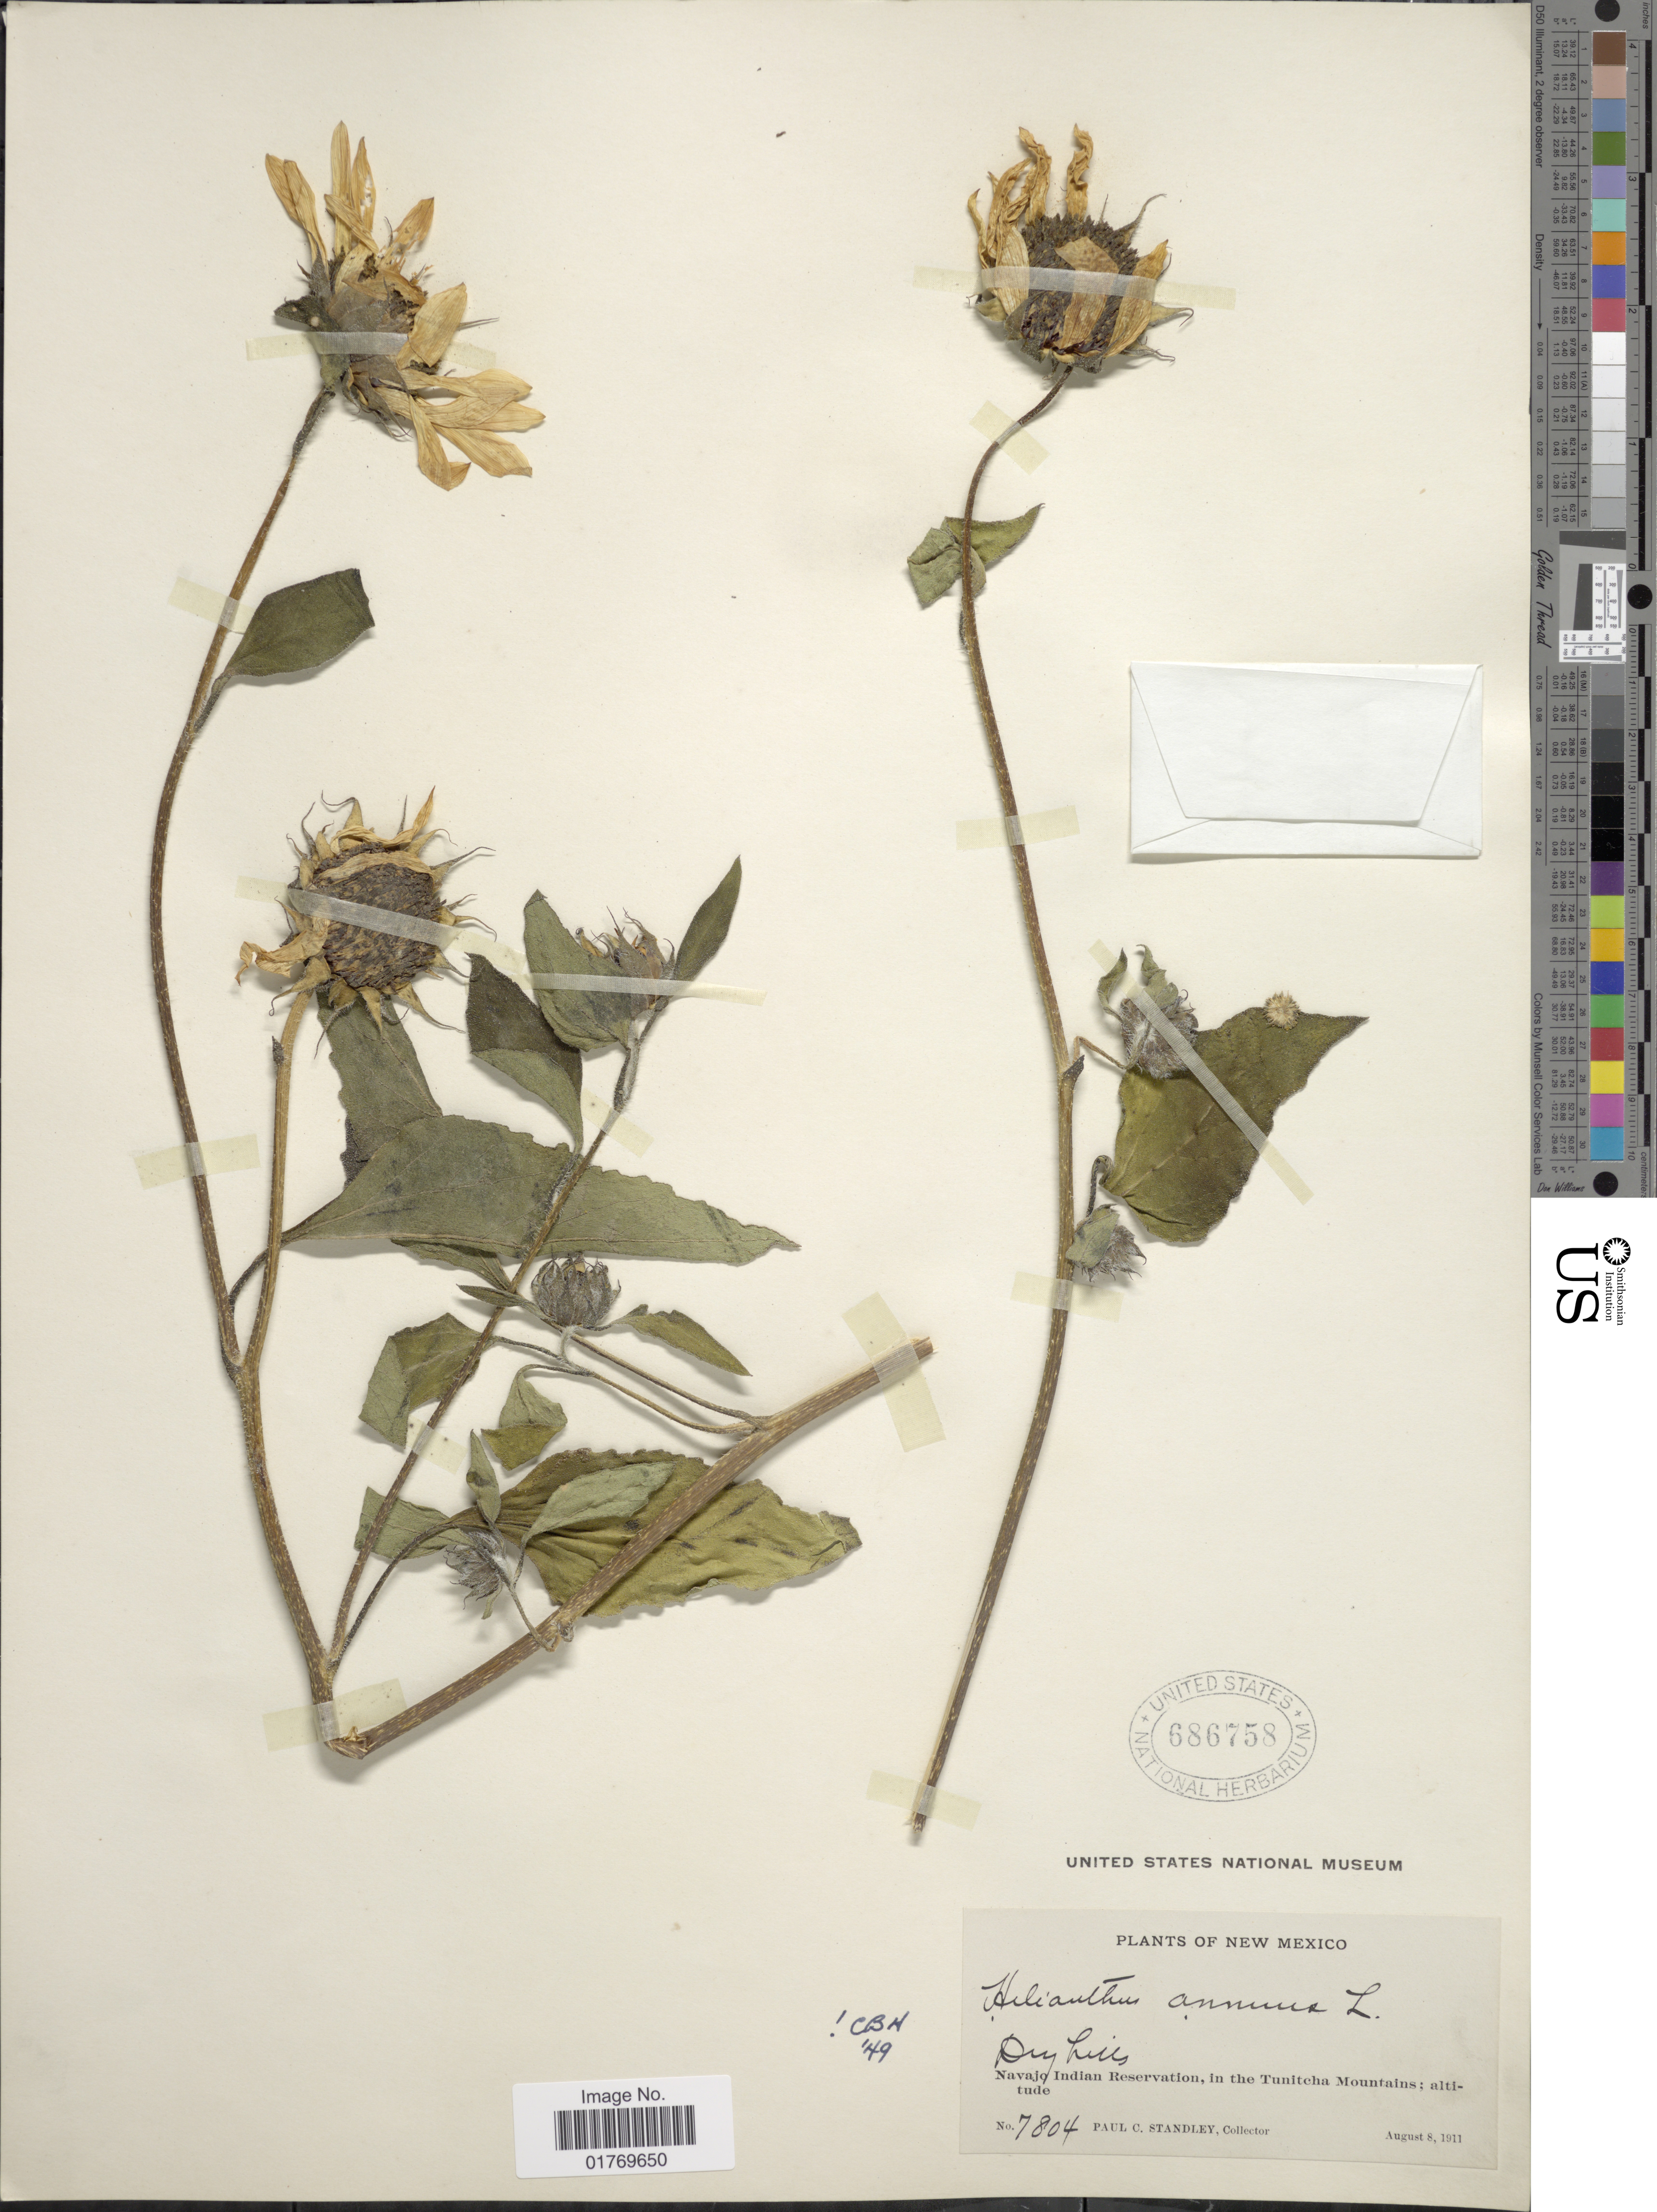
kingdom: Plantae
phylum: Tracheophyta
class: Magnoliopsida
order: Asterales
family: Asteraceae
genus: Helianthus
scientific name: Helianthus annuus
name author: L.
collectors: P. C. Standley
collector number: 7804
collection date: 1911-08-08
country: United States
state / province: New Mexico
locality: Navajo Indian Reservation, in the Tunitcha Mountains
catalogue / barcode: US 686758